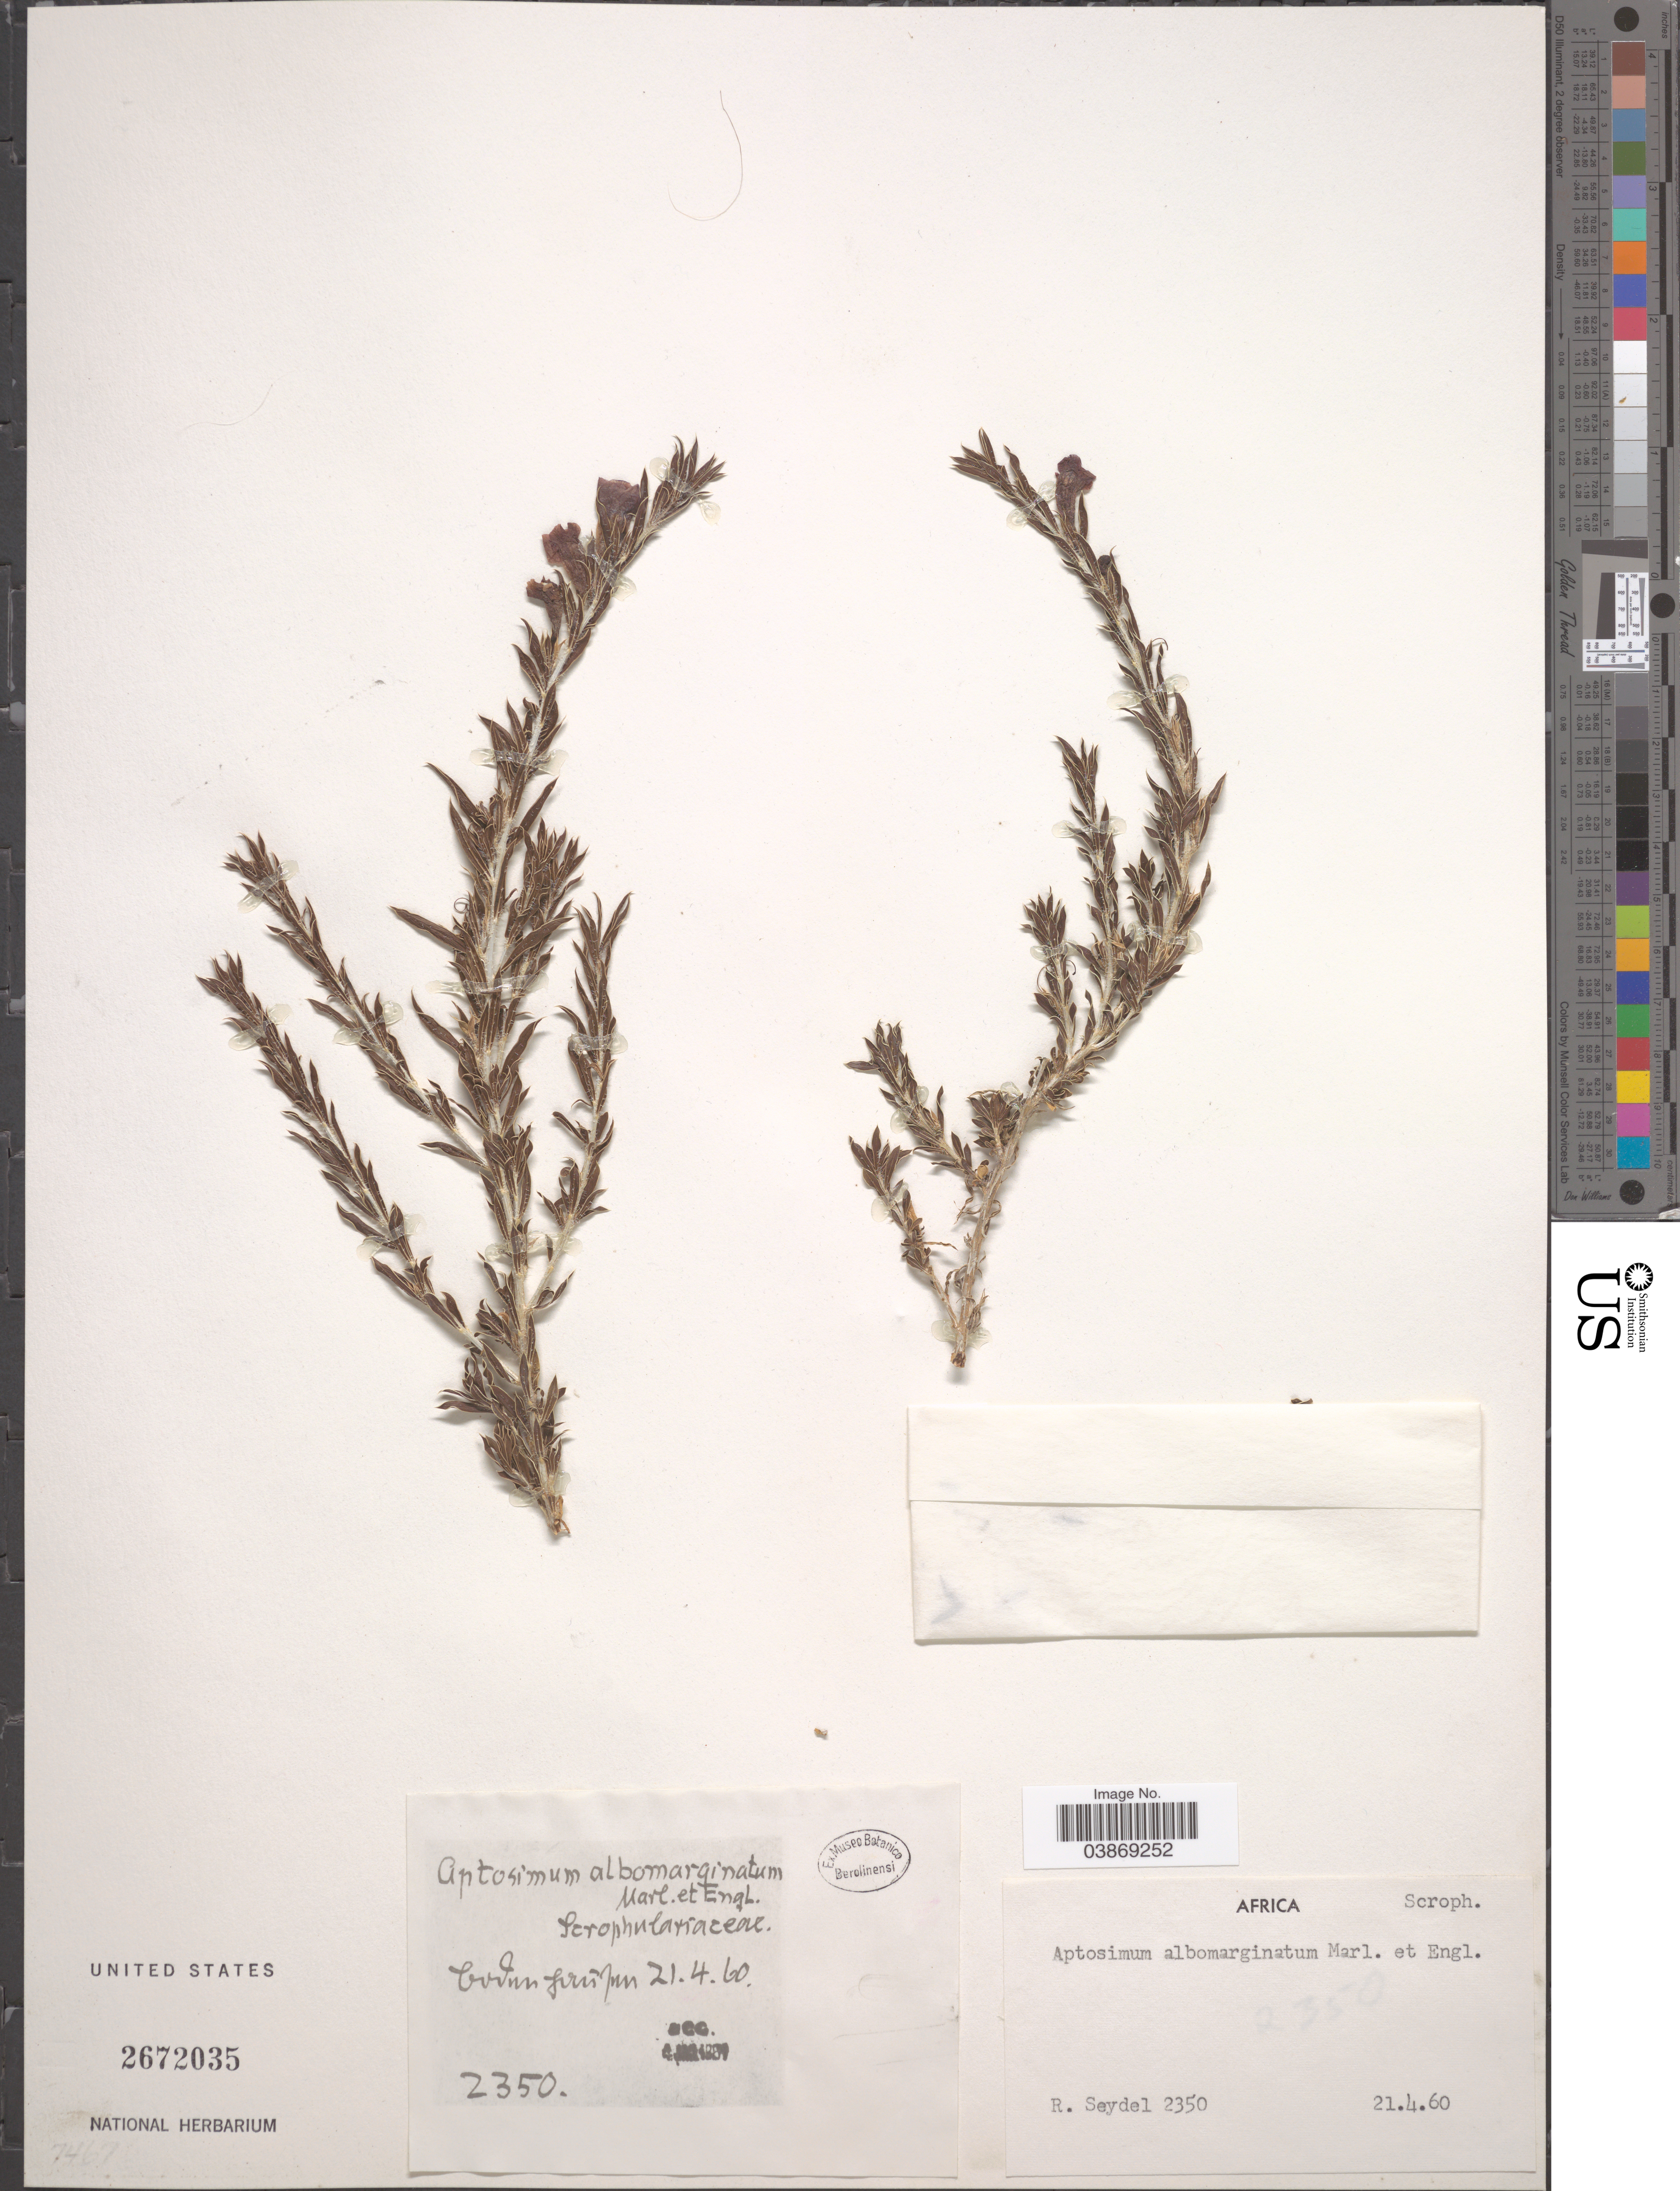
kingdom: Plantae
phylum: Tracheophyta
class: Magnoliopsida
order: Lamiales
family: Scrophulariaceae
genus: Aptosimum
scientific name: Aptosimum albomarginatum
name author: Marloth & Engl.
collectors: R. Seydel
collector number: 2350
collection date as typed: Transcribed d/m/y: 21/4/60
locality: [illegible text]. Africa.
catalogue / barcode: US 2672035